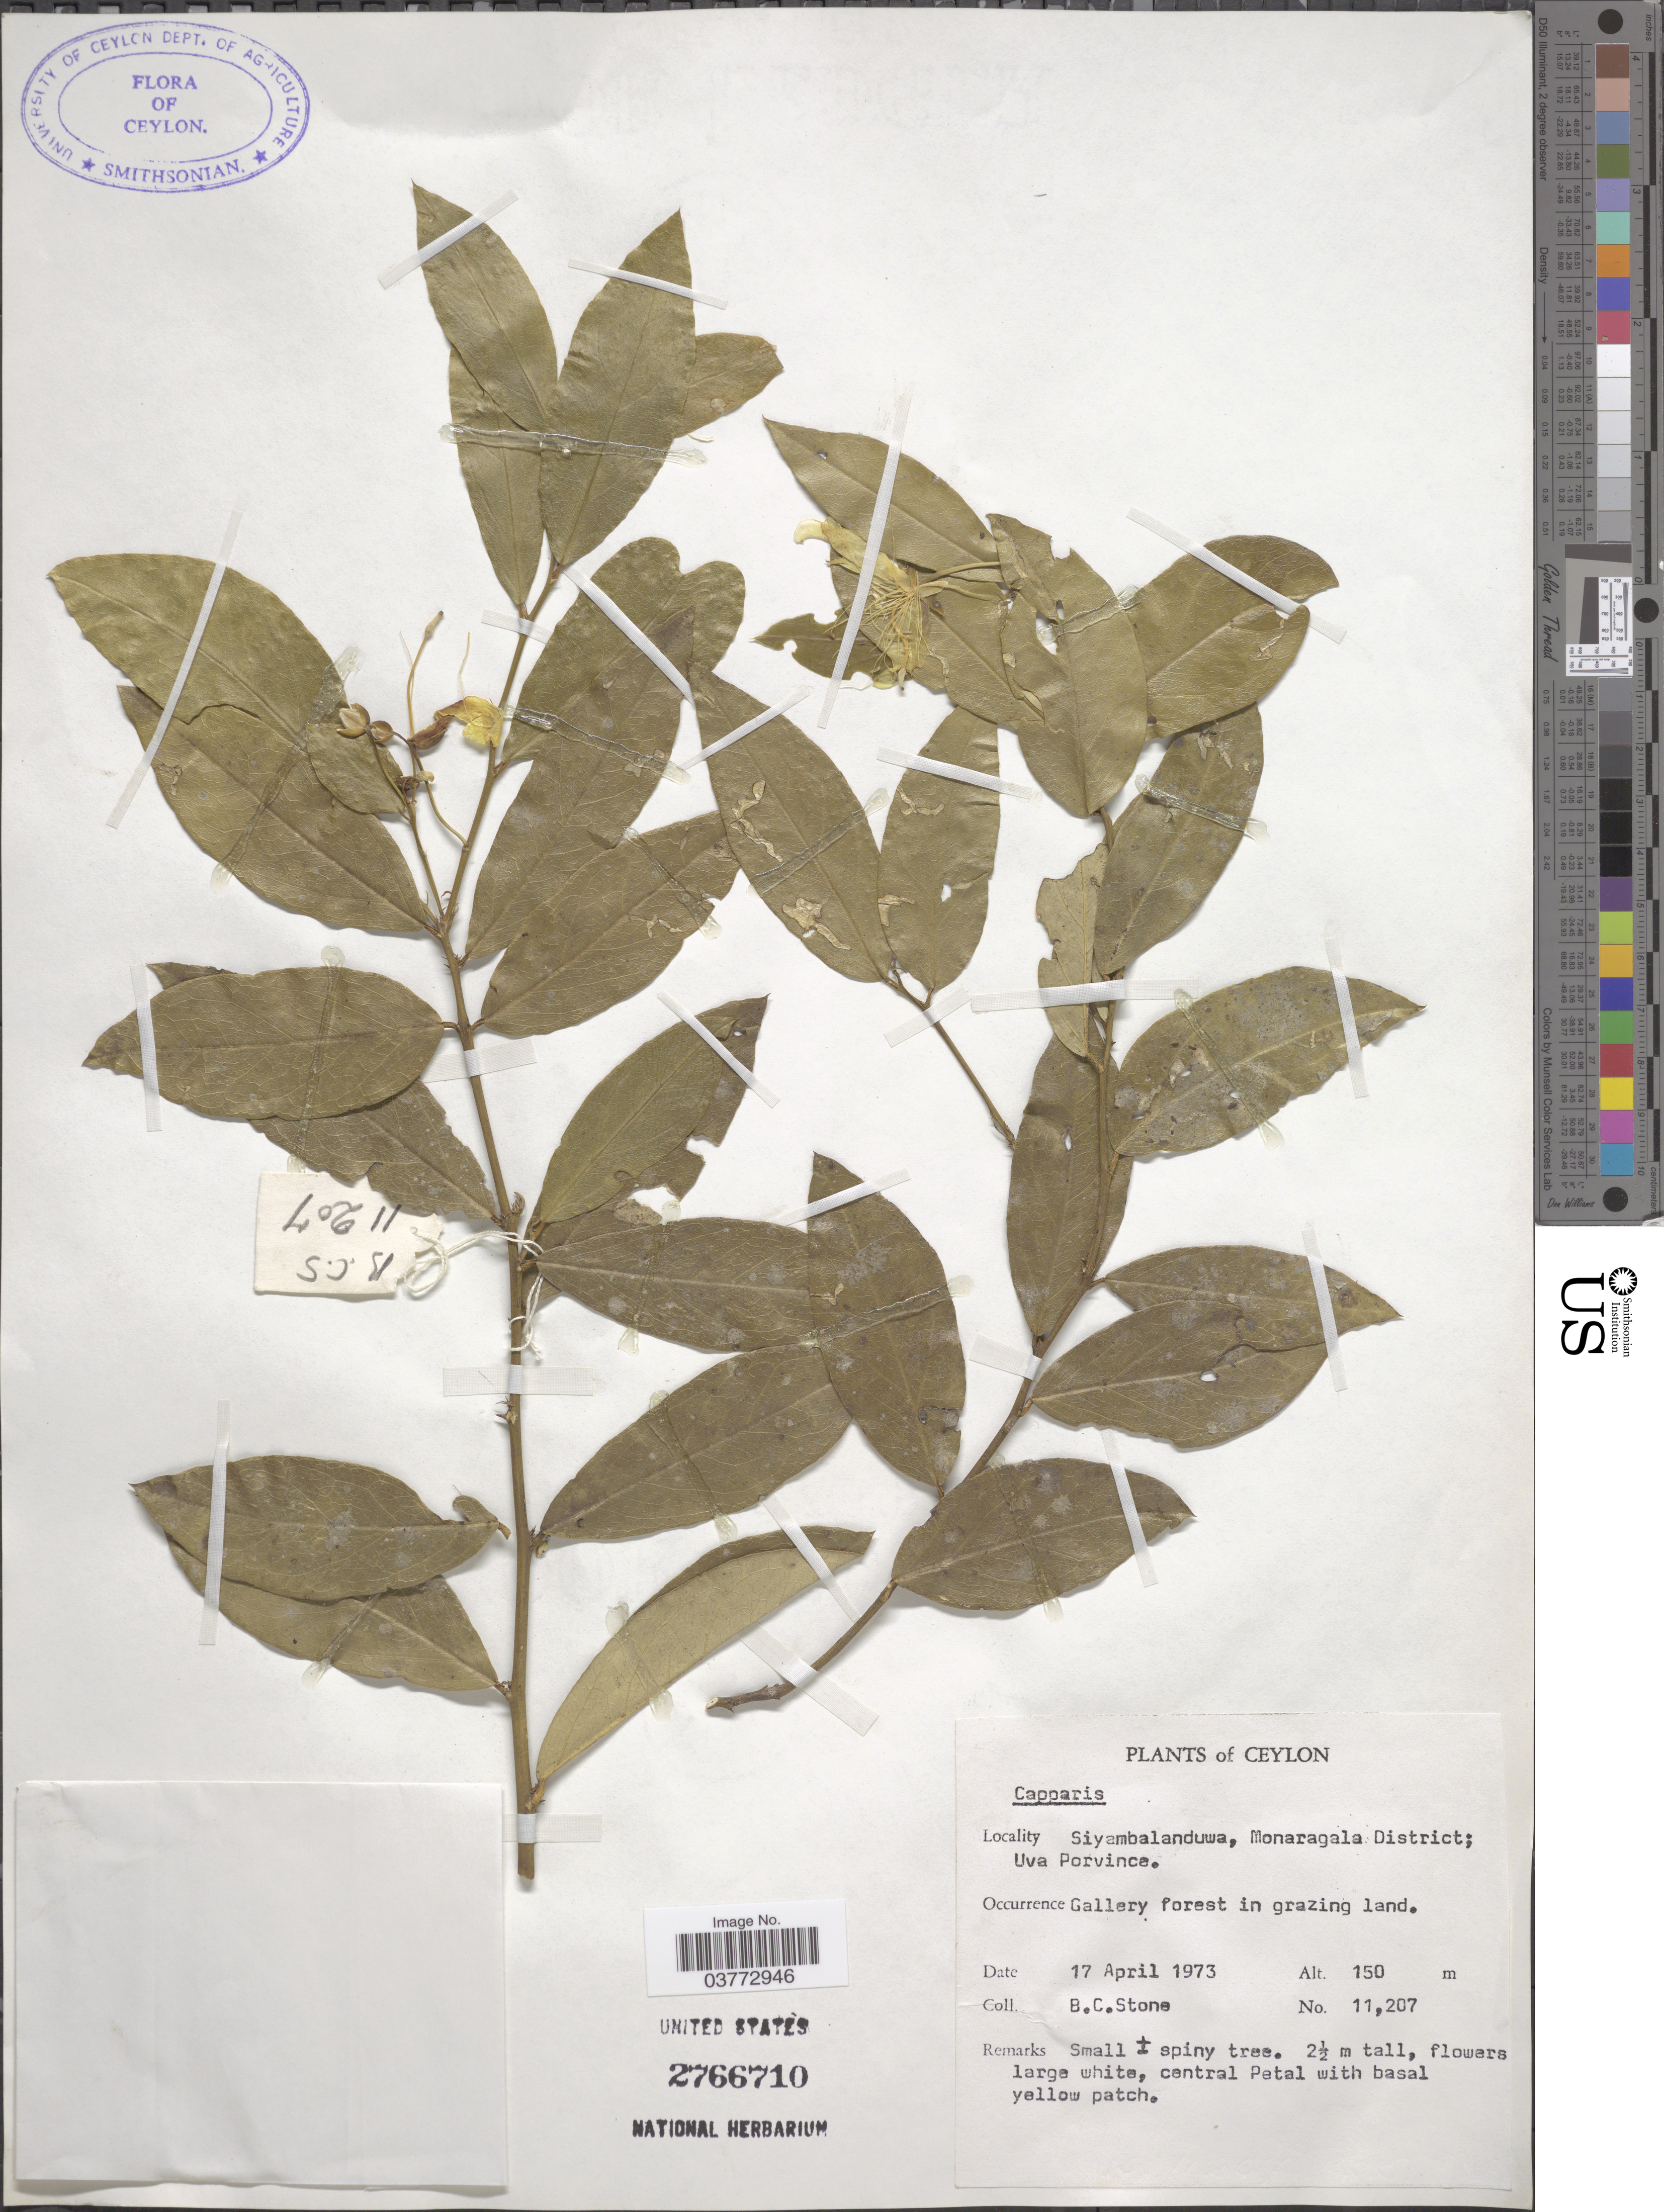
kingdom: Plantae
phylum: Tracheophyta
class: Magnoliopsida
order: Brassicales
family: Capparaceae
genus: Capparis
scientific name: Capparis sp.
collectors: B. C. Stone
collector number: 11207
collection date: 1973-04-17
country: Sri Lanka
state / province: Uva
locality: Ceylon. Siyambalanduwa, Monaragala District. Gallery forest in grazing land.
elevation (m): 150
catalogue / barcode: US 2766710